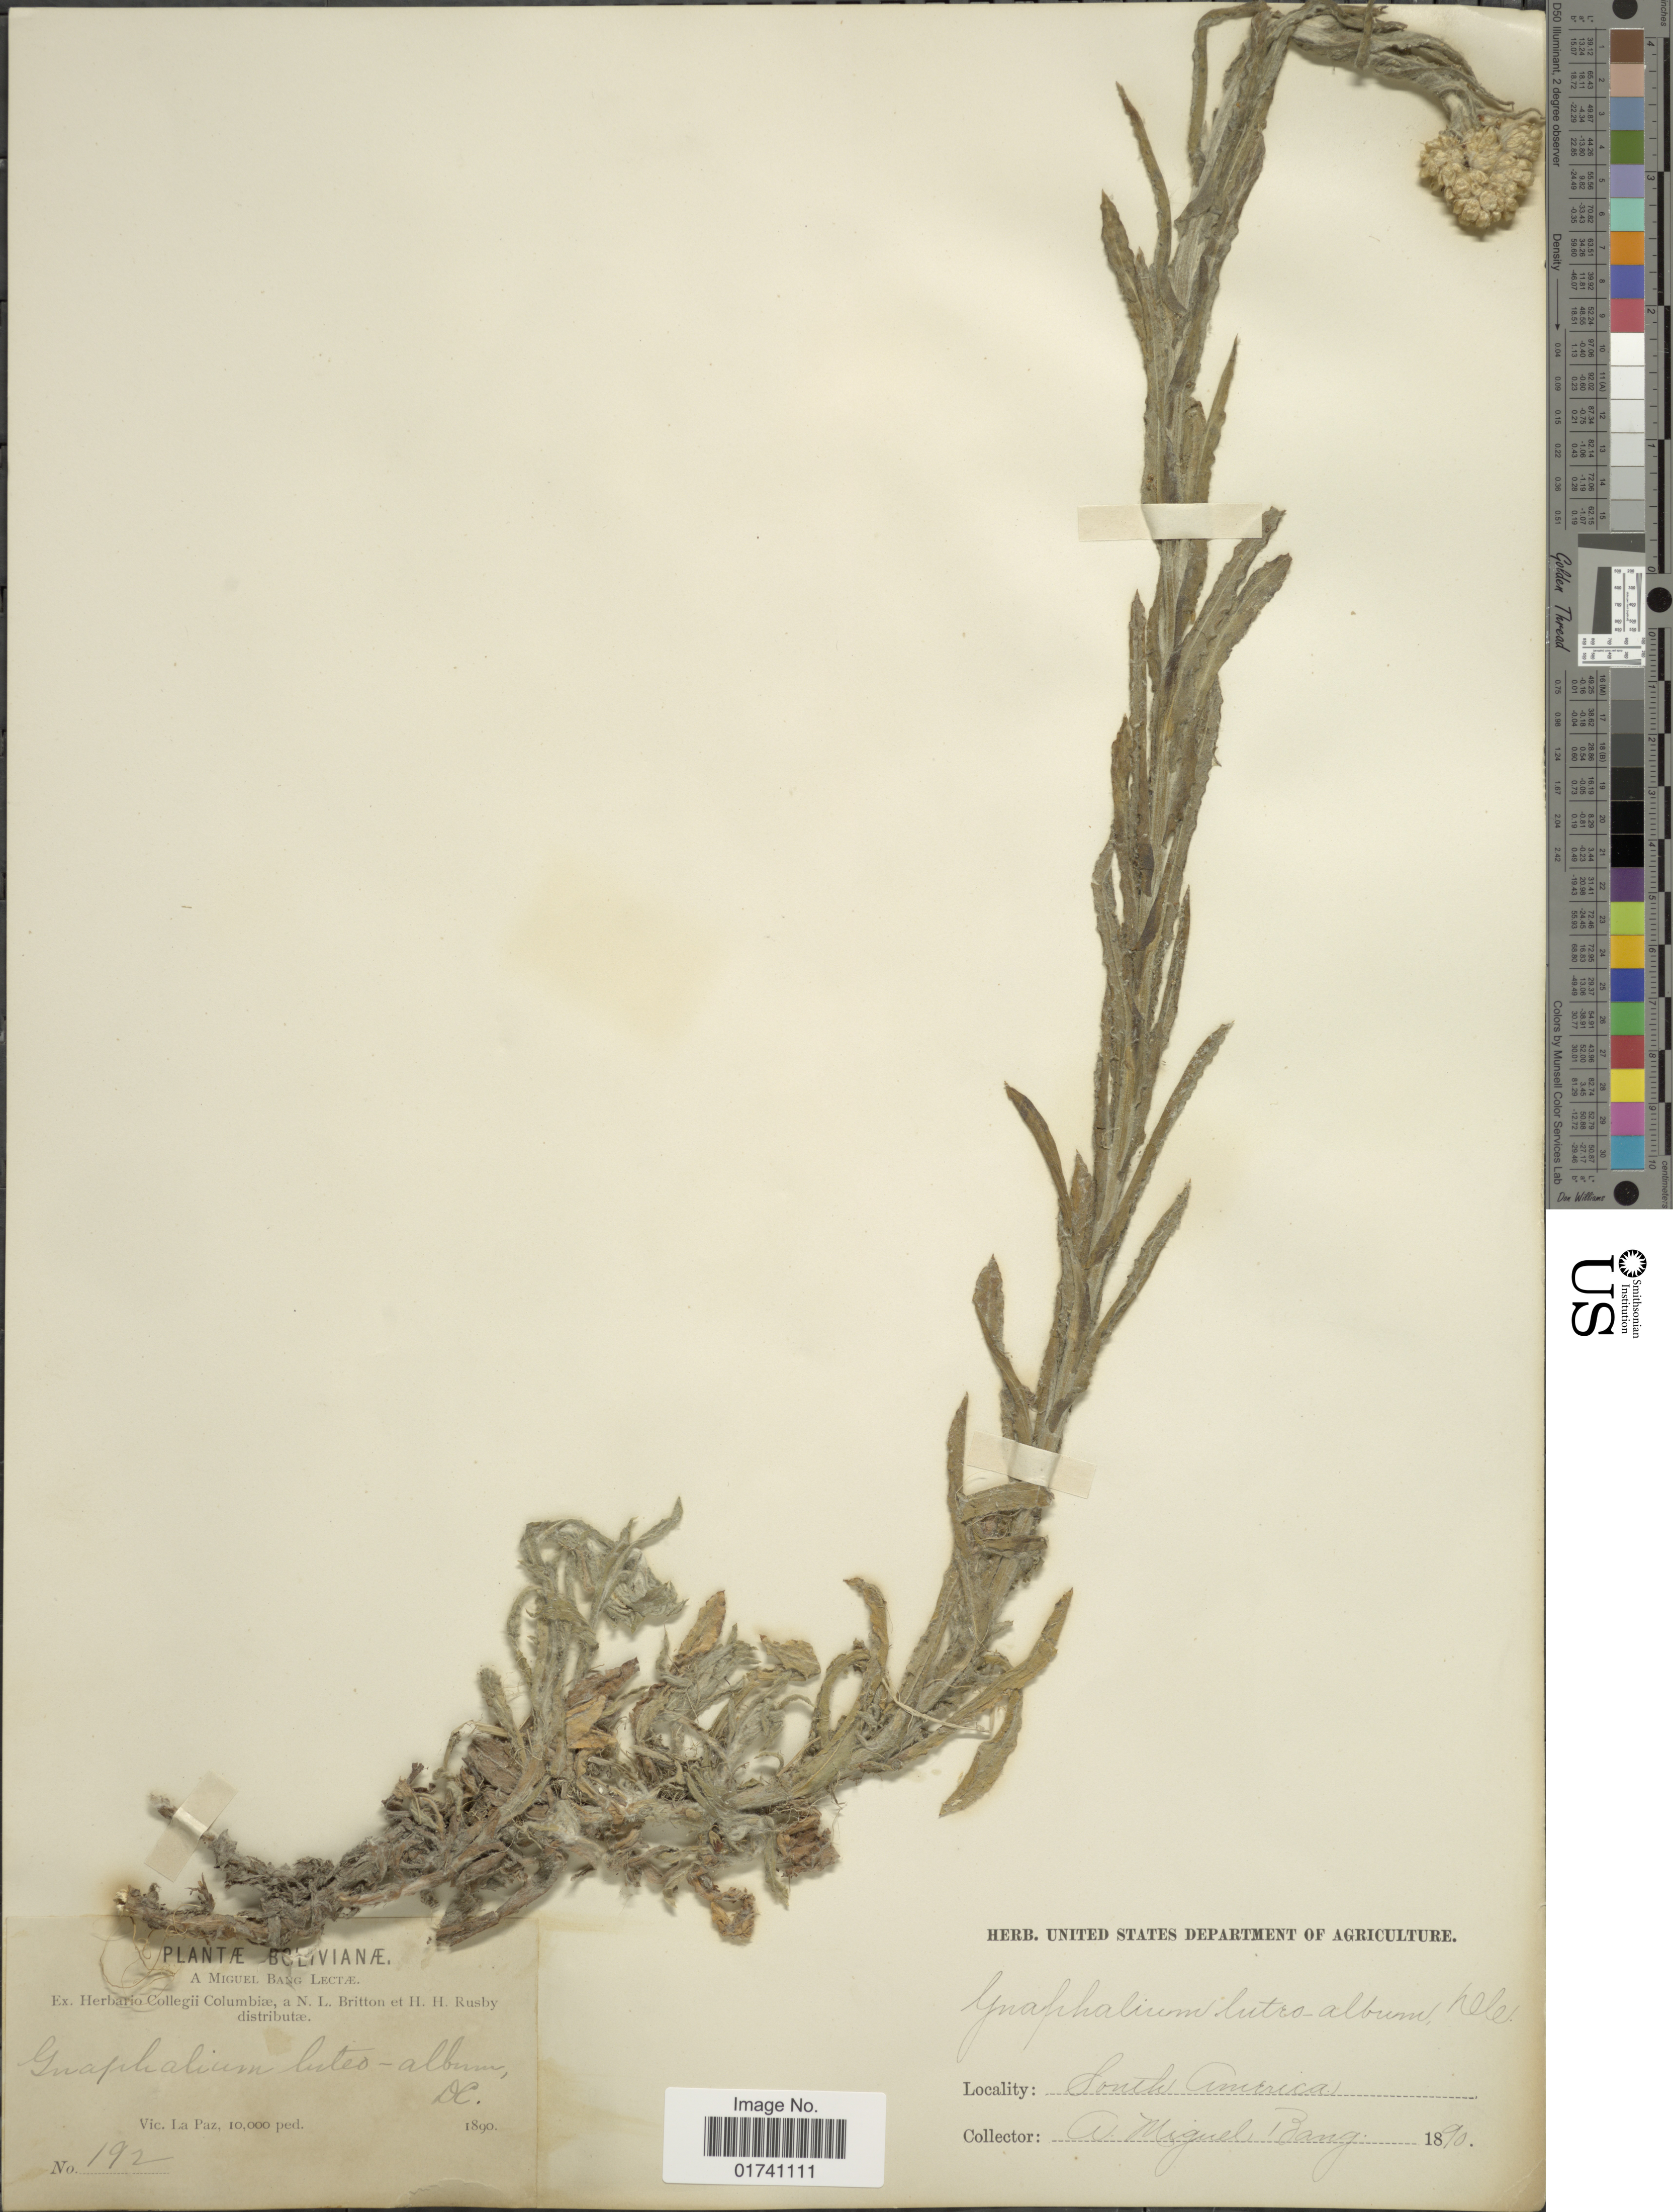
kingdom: Plantae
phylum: Tracheophyta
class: Magnoliopsida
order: Asterales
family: Asteraceae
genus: Laphangium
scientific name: Laphangium luteoalbum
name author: (L.) Tzvelev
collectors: M. Bang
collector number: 192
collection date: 1890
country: Bolivia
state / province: La Paz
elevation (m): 3048